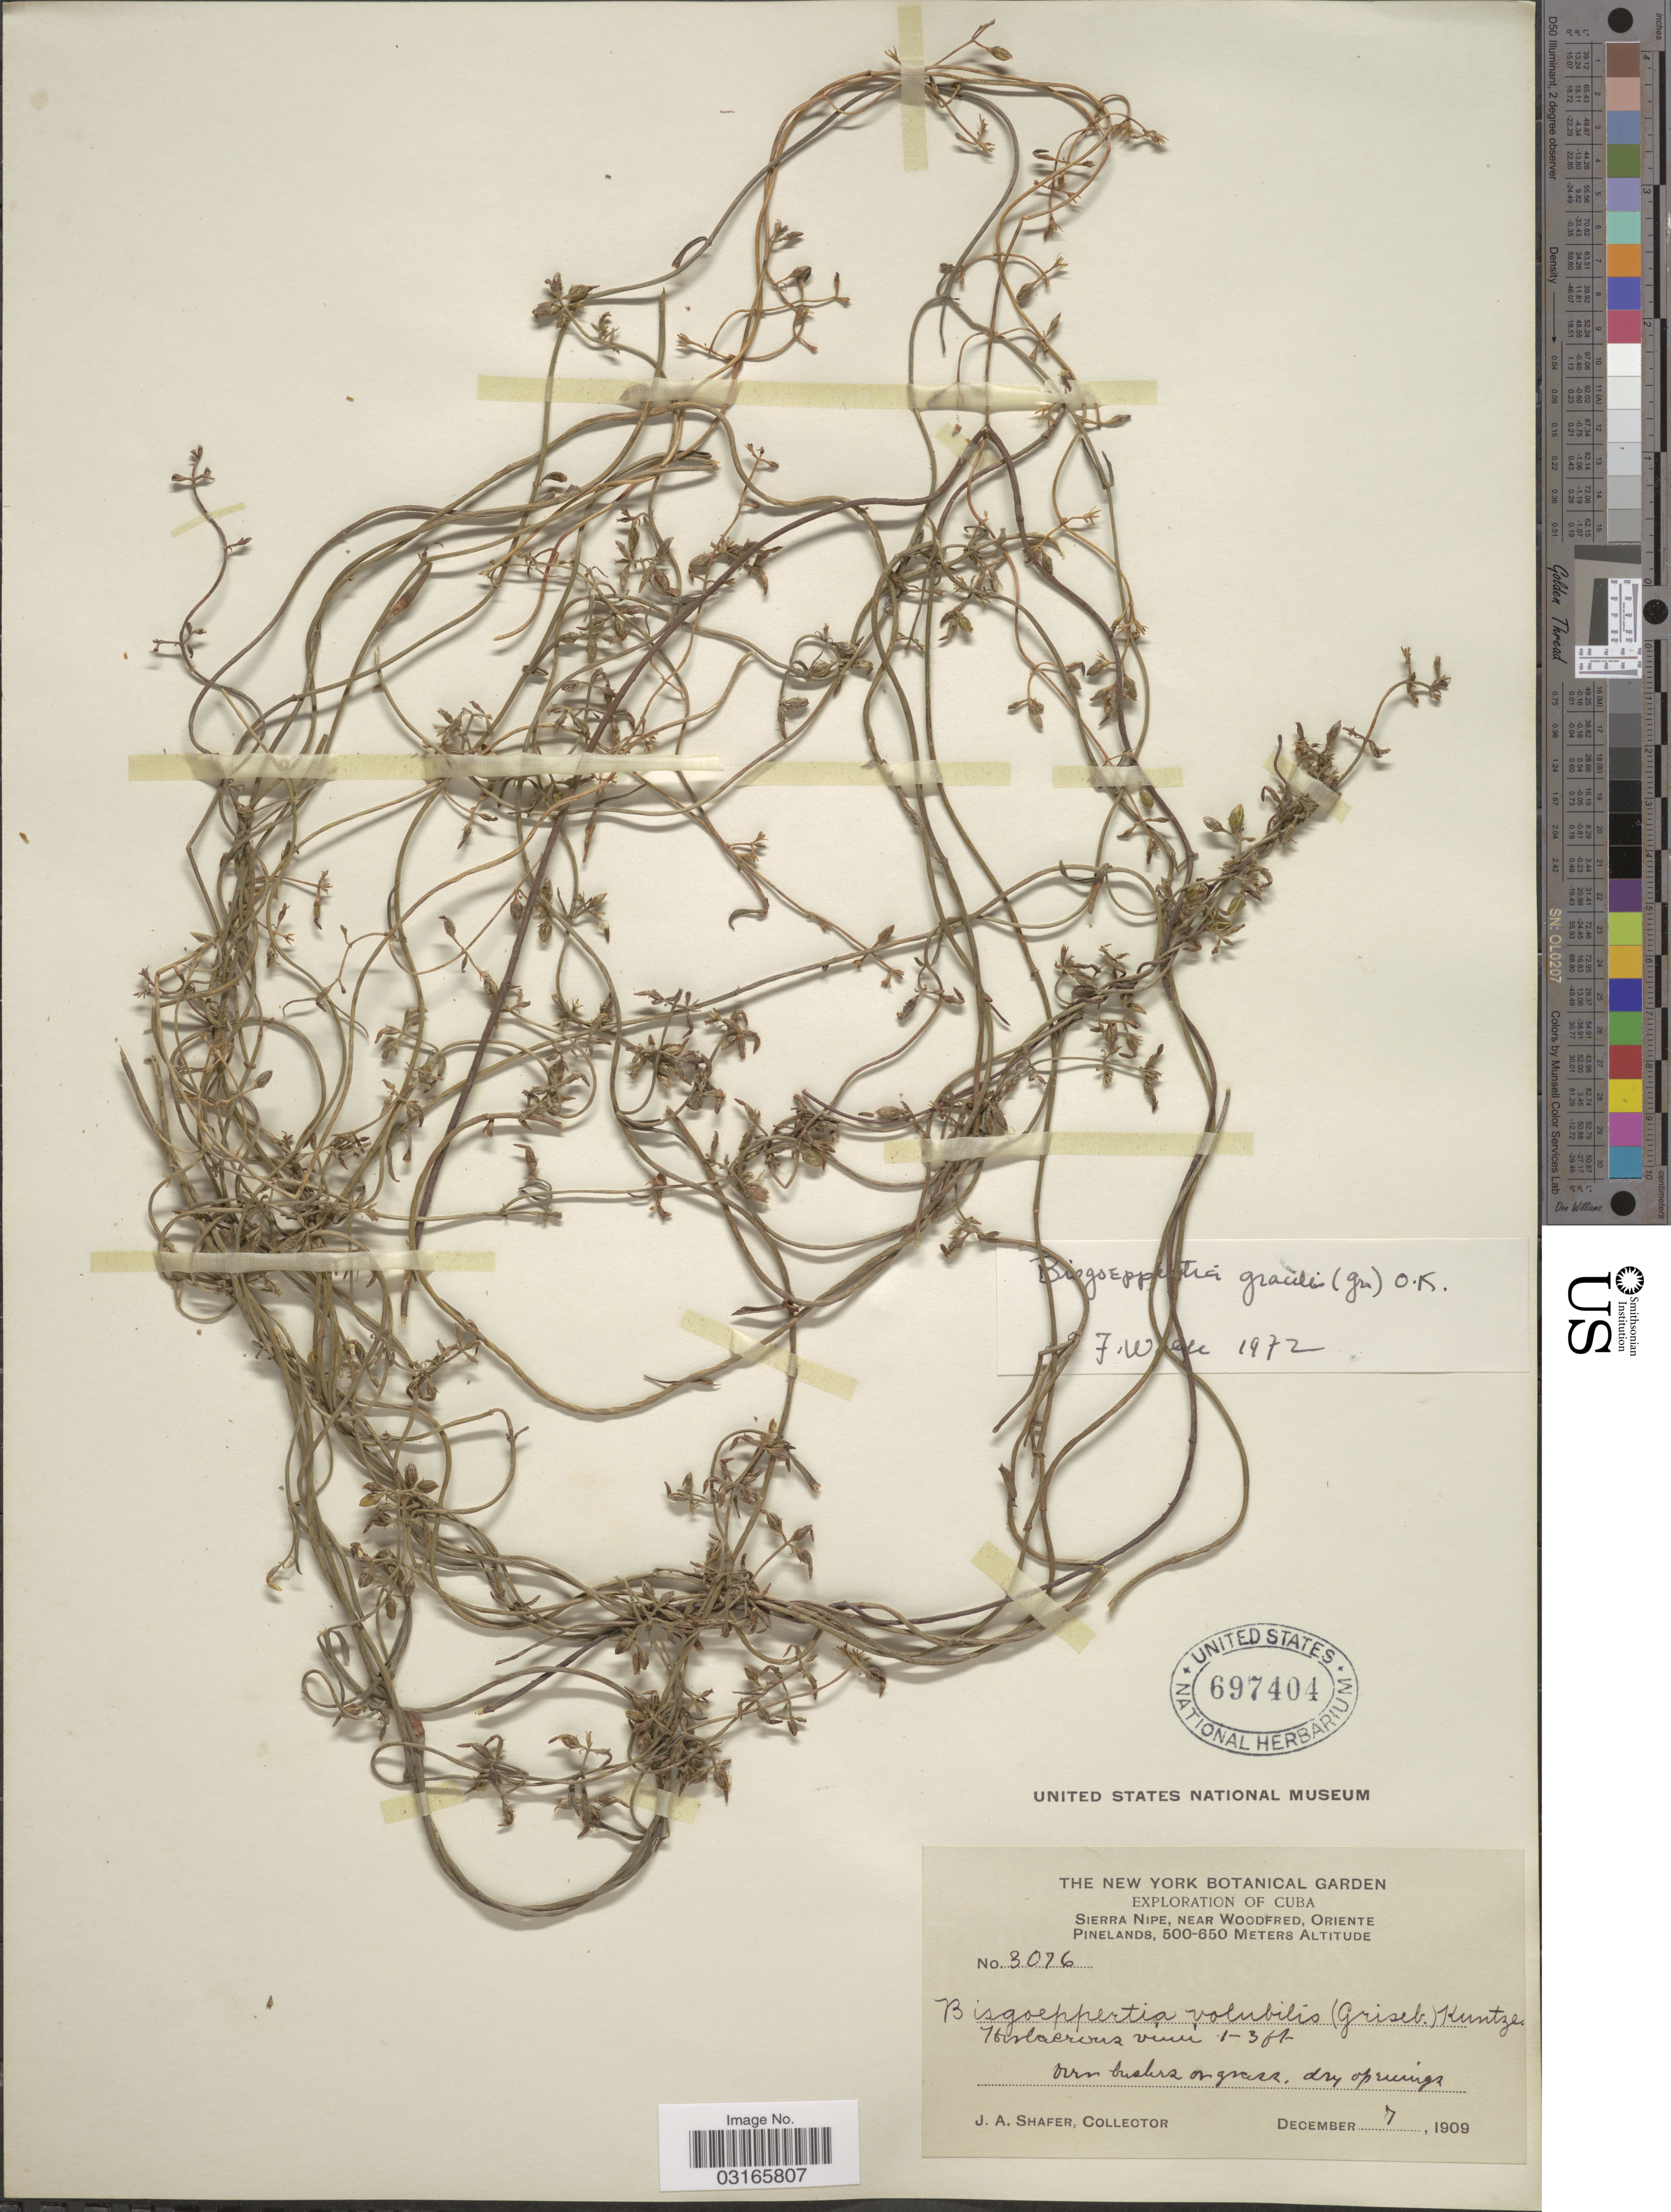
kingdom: Plantae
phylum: Tracheophyta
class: Magnoliopsida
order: Gentianales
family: Gentianaceae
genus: Bisgoeppertia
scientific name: Bisgoeppertia gracilis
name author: (C. Wright ex Griseb.) Kuntze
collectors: J. A. Shafer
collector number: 3076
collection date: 1909-12-07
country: Cuba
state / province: Oriente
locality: Sierra Nipe, near Woodfred, Oriente Pinelands.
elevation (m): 500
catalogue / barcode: US 697404